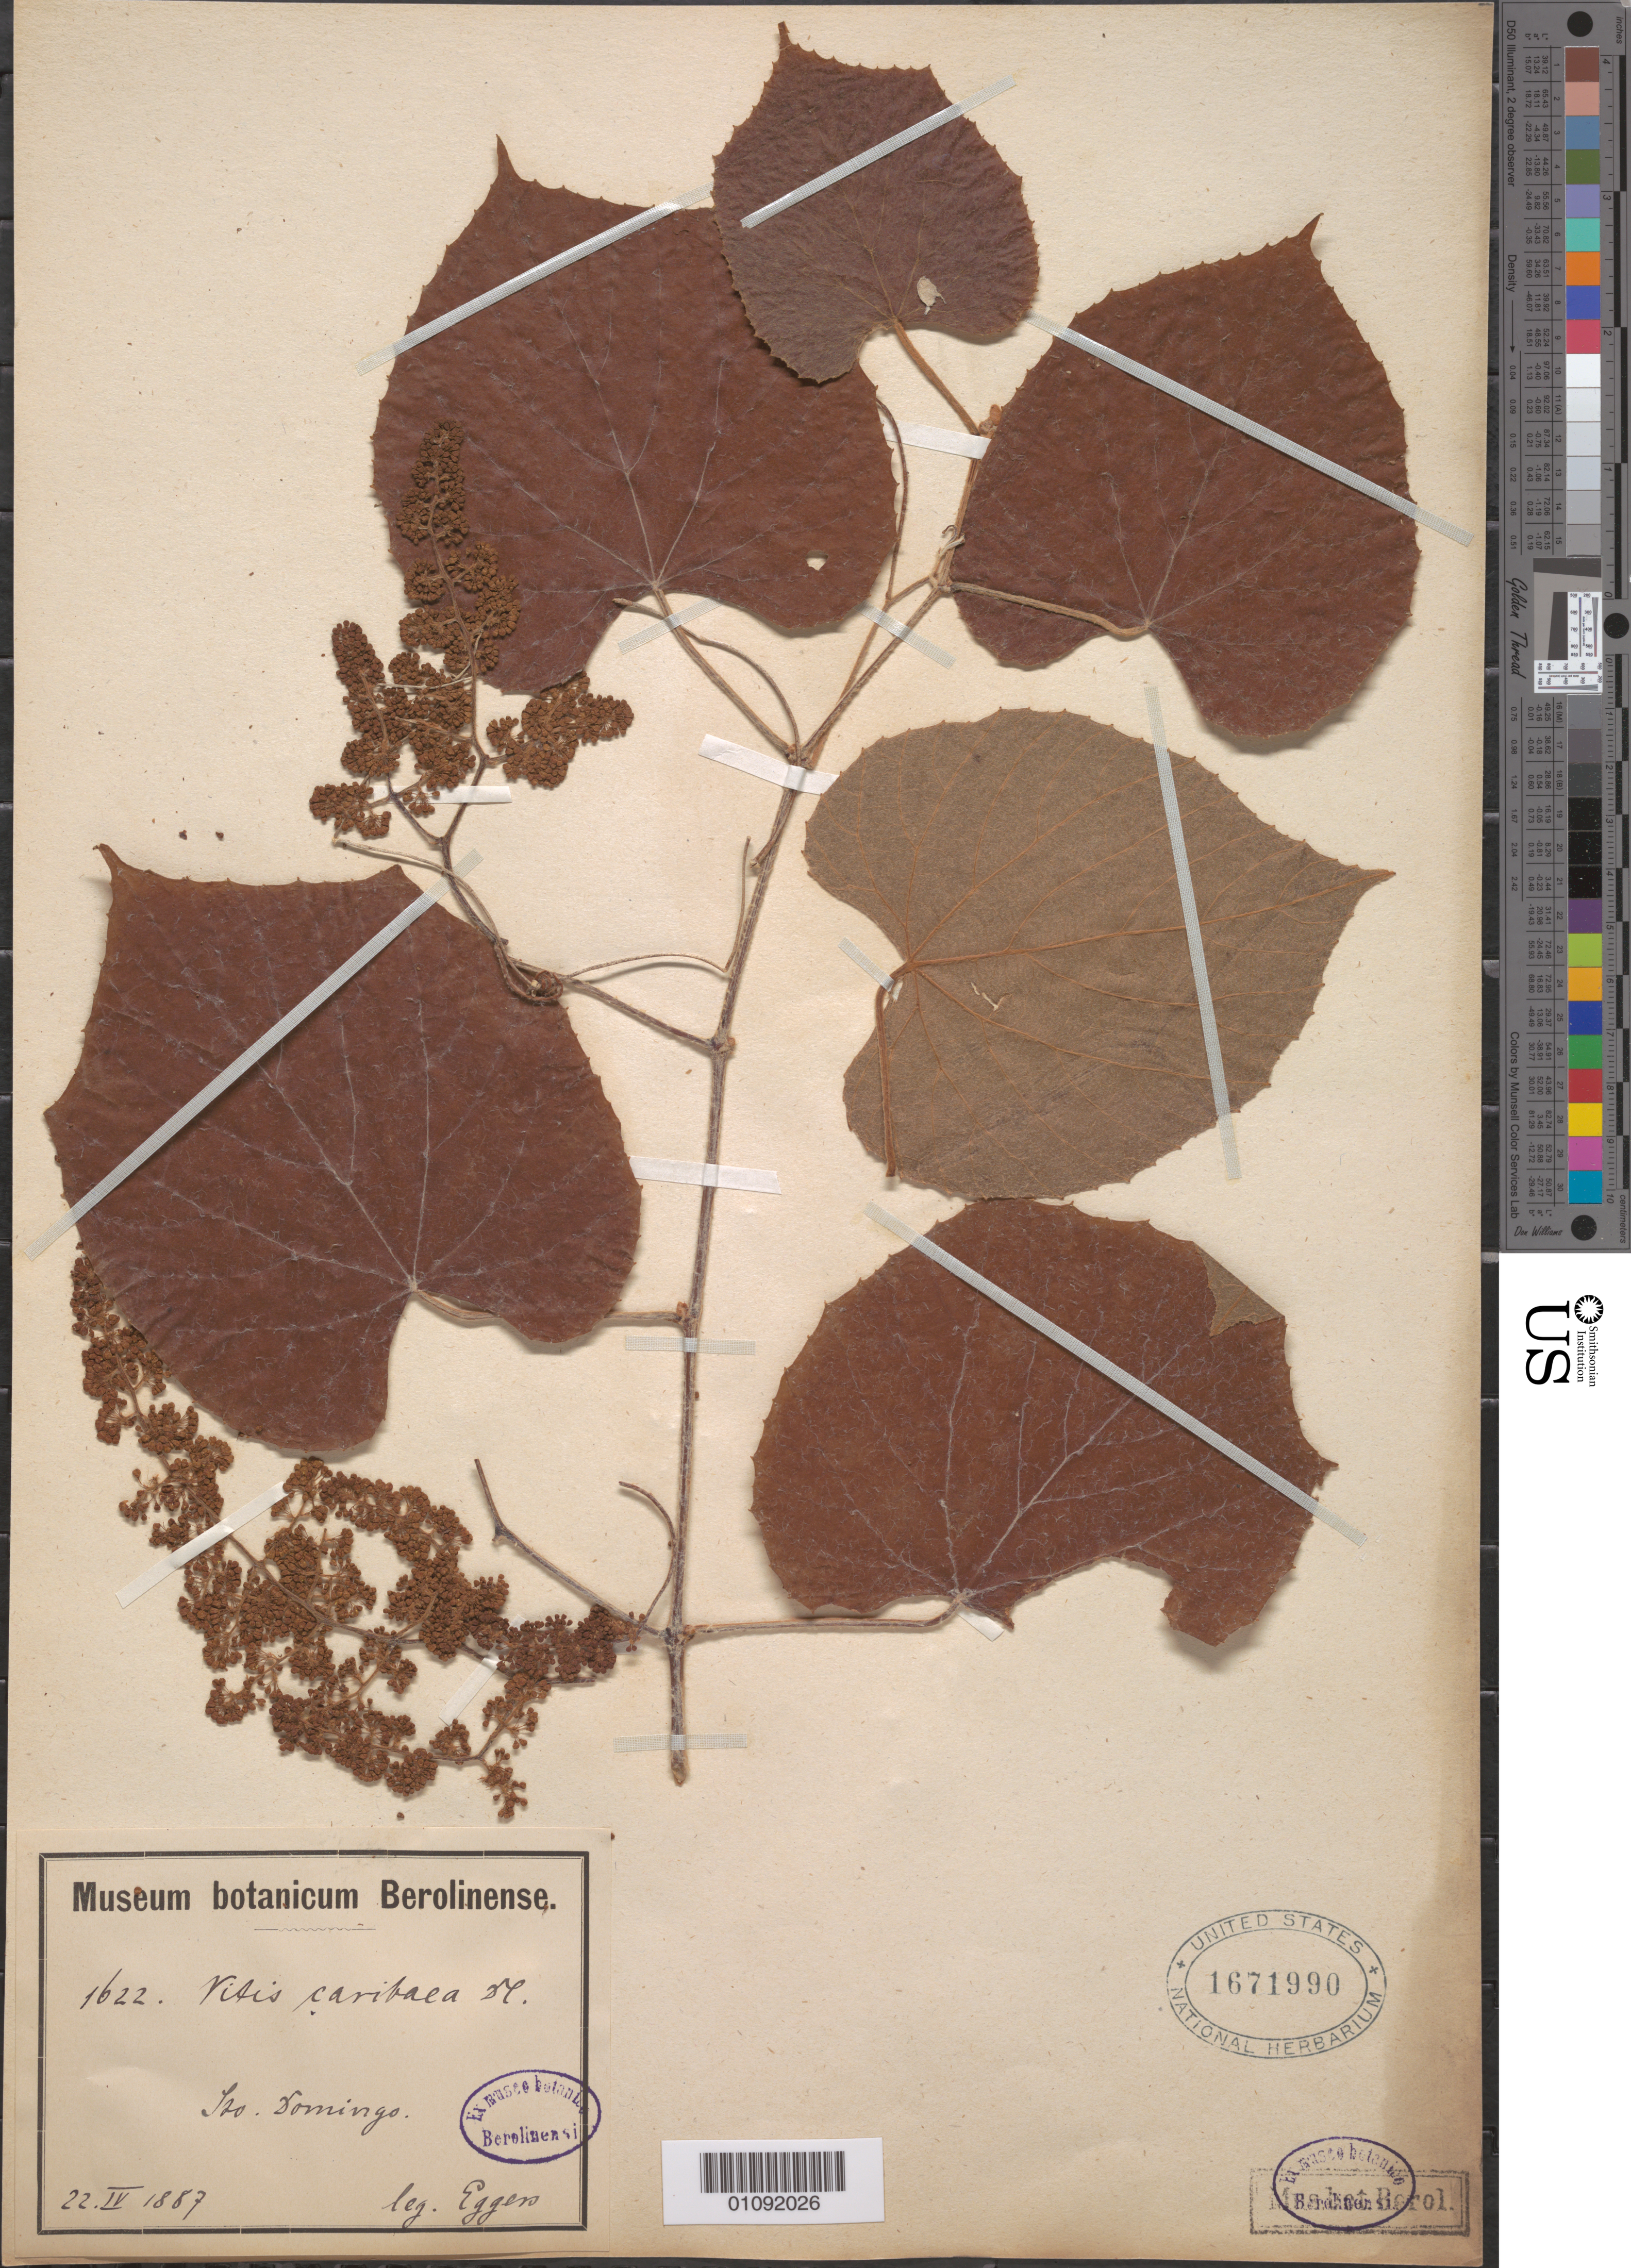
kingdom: Plantae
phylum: Tracheophyta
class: Magnoliopsida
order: Vitales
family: Vitaceae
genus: Vitis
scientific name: Vitis tiliifolia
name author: Humb. & Bonpl. ex Schult.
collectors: H. F. A. von Eggers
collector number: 1622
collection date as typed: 22 Apr 1887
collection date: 1887-04-22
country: Dominican Republic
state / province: Santo Domingo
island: Hispaniola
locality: Sto. Domingo.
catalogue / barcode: US 1671990